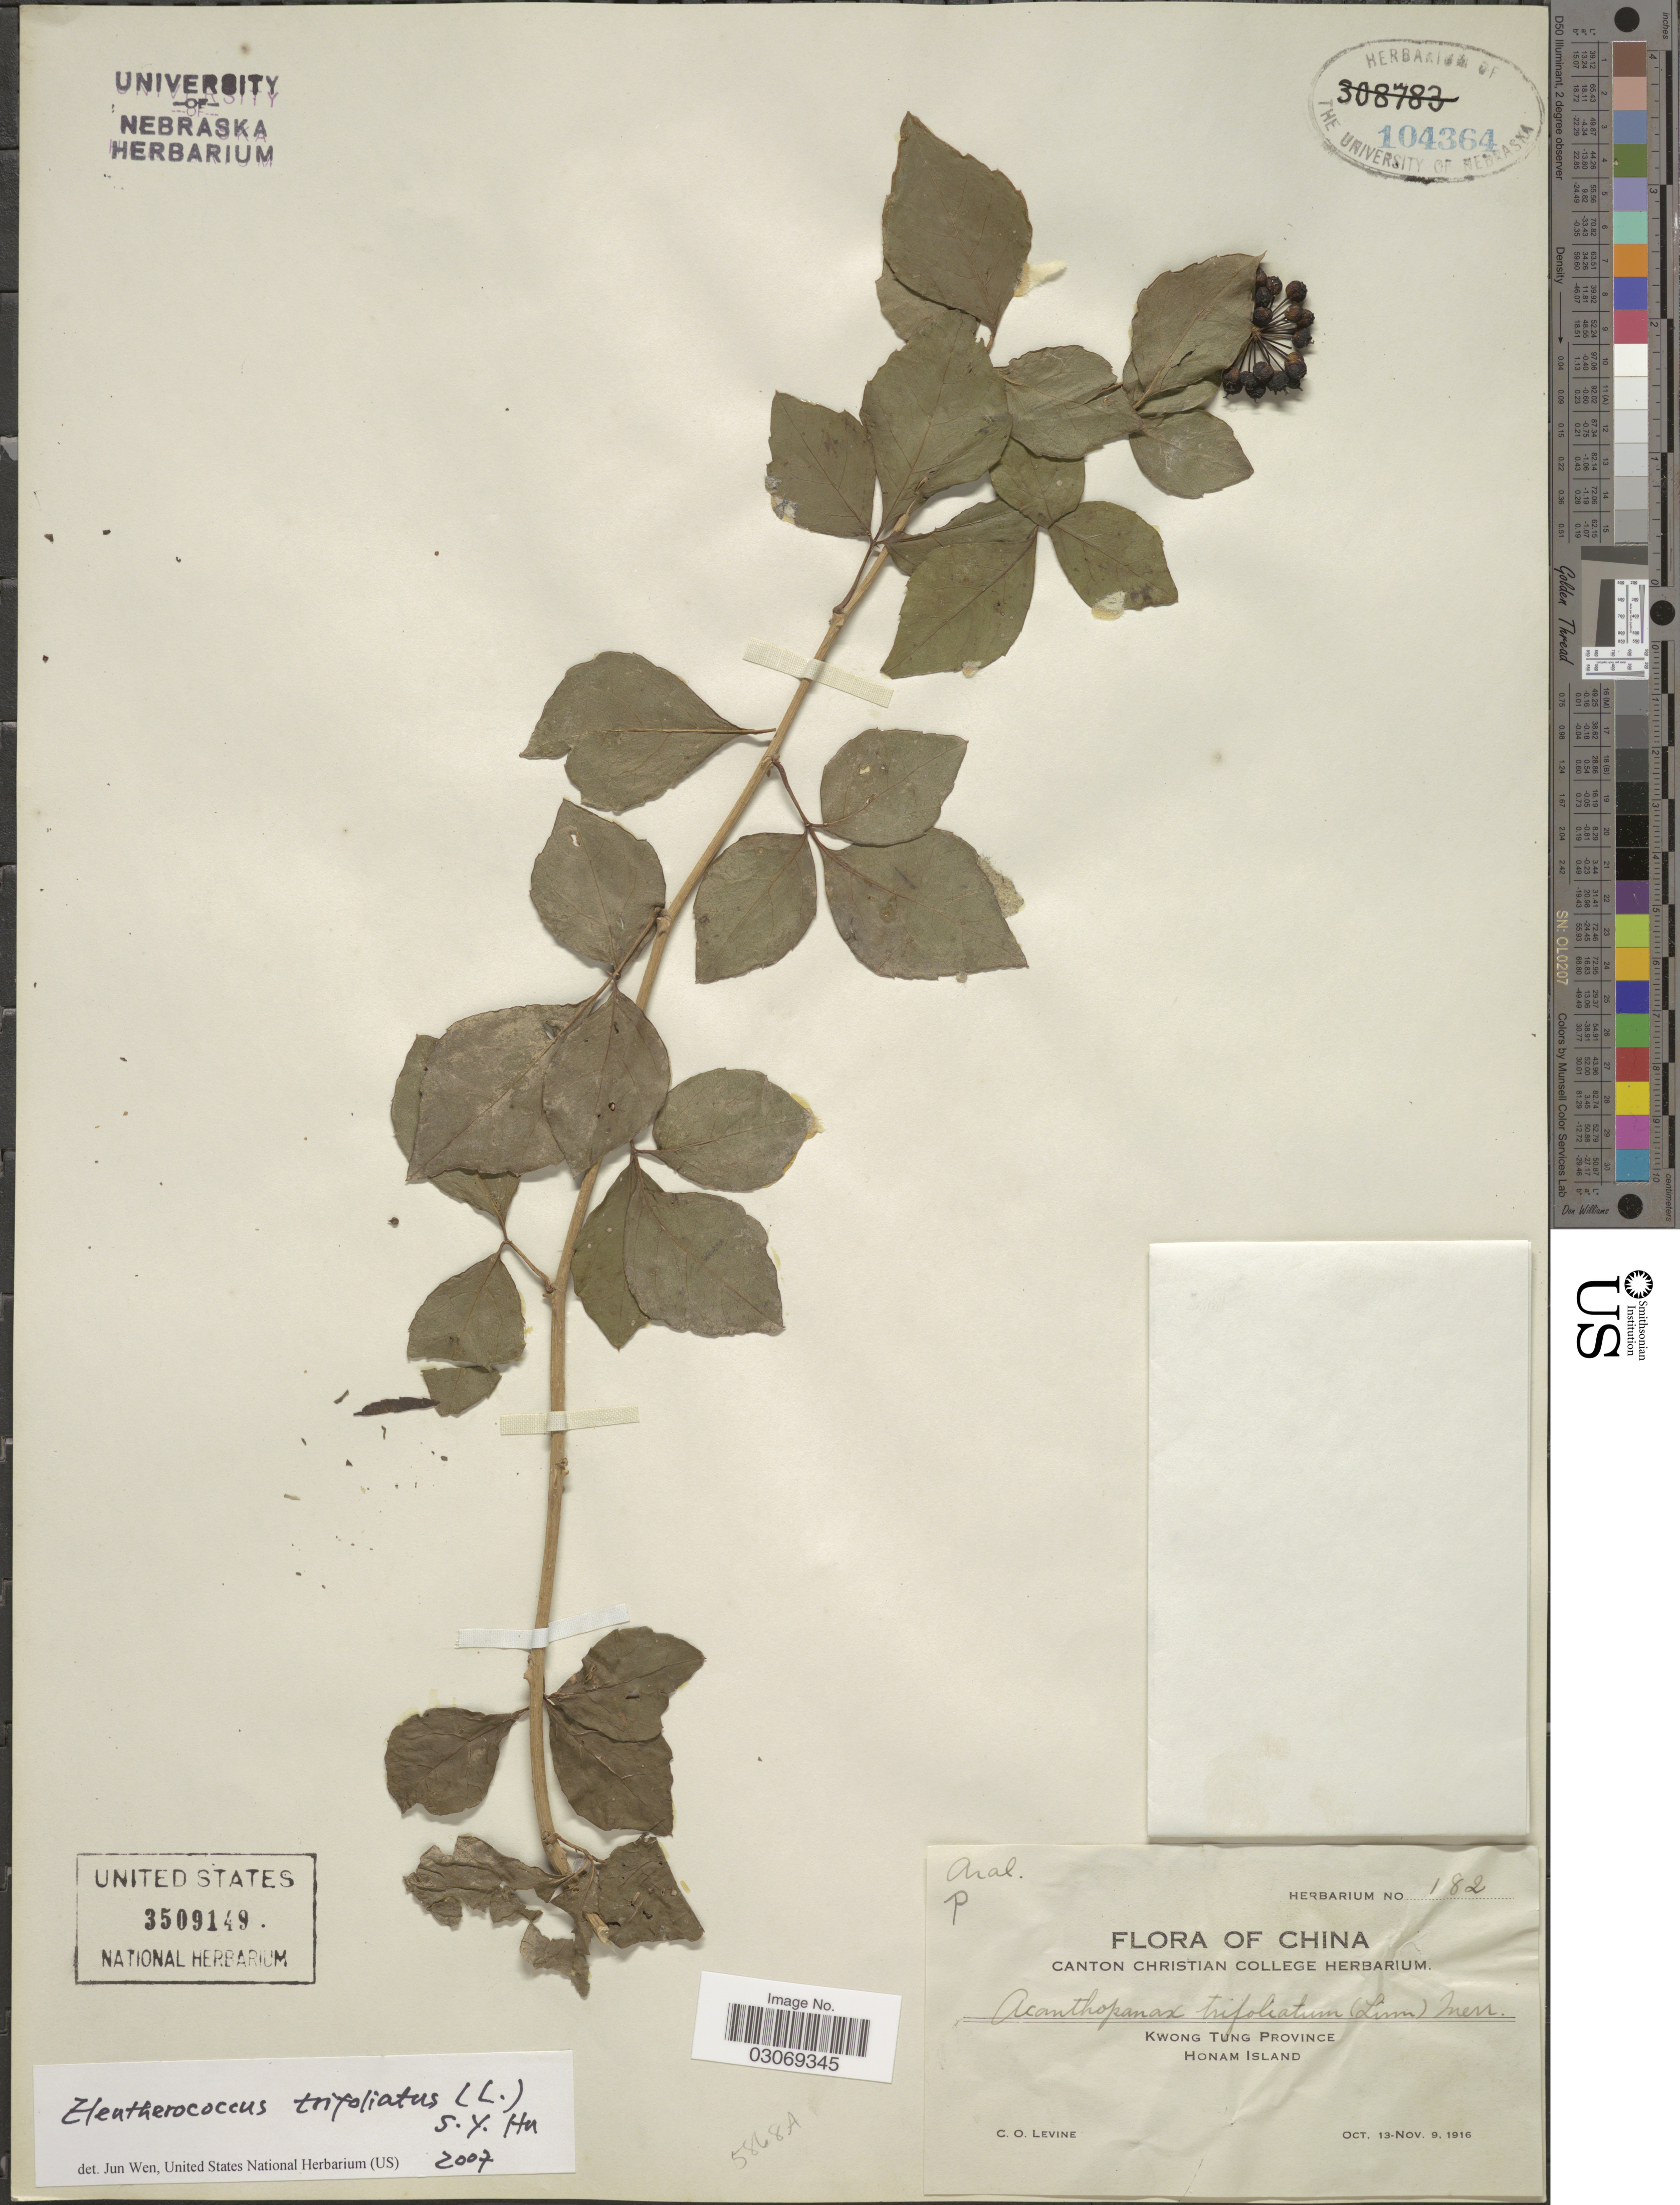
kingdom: Plantae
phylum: Tracheophyta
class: Magnoliopsida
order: Apiales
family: Araliaceae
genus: Eleutherococcus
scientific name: Eleutherococcus trifoliatus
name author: (L.) S.Y. Hu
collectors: C. O. Levine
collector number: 182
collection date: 1916-10-13/1916-11-09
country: China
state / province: Guangdong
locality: Kwong Tung Province Honam Island.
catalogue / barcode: US 3509149